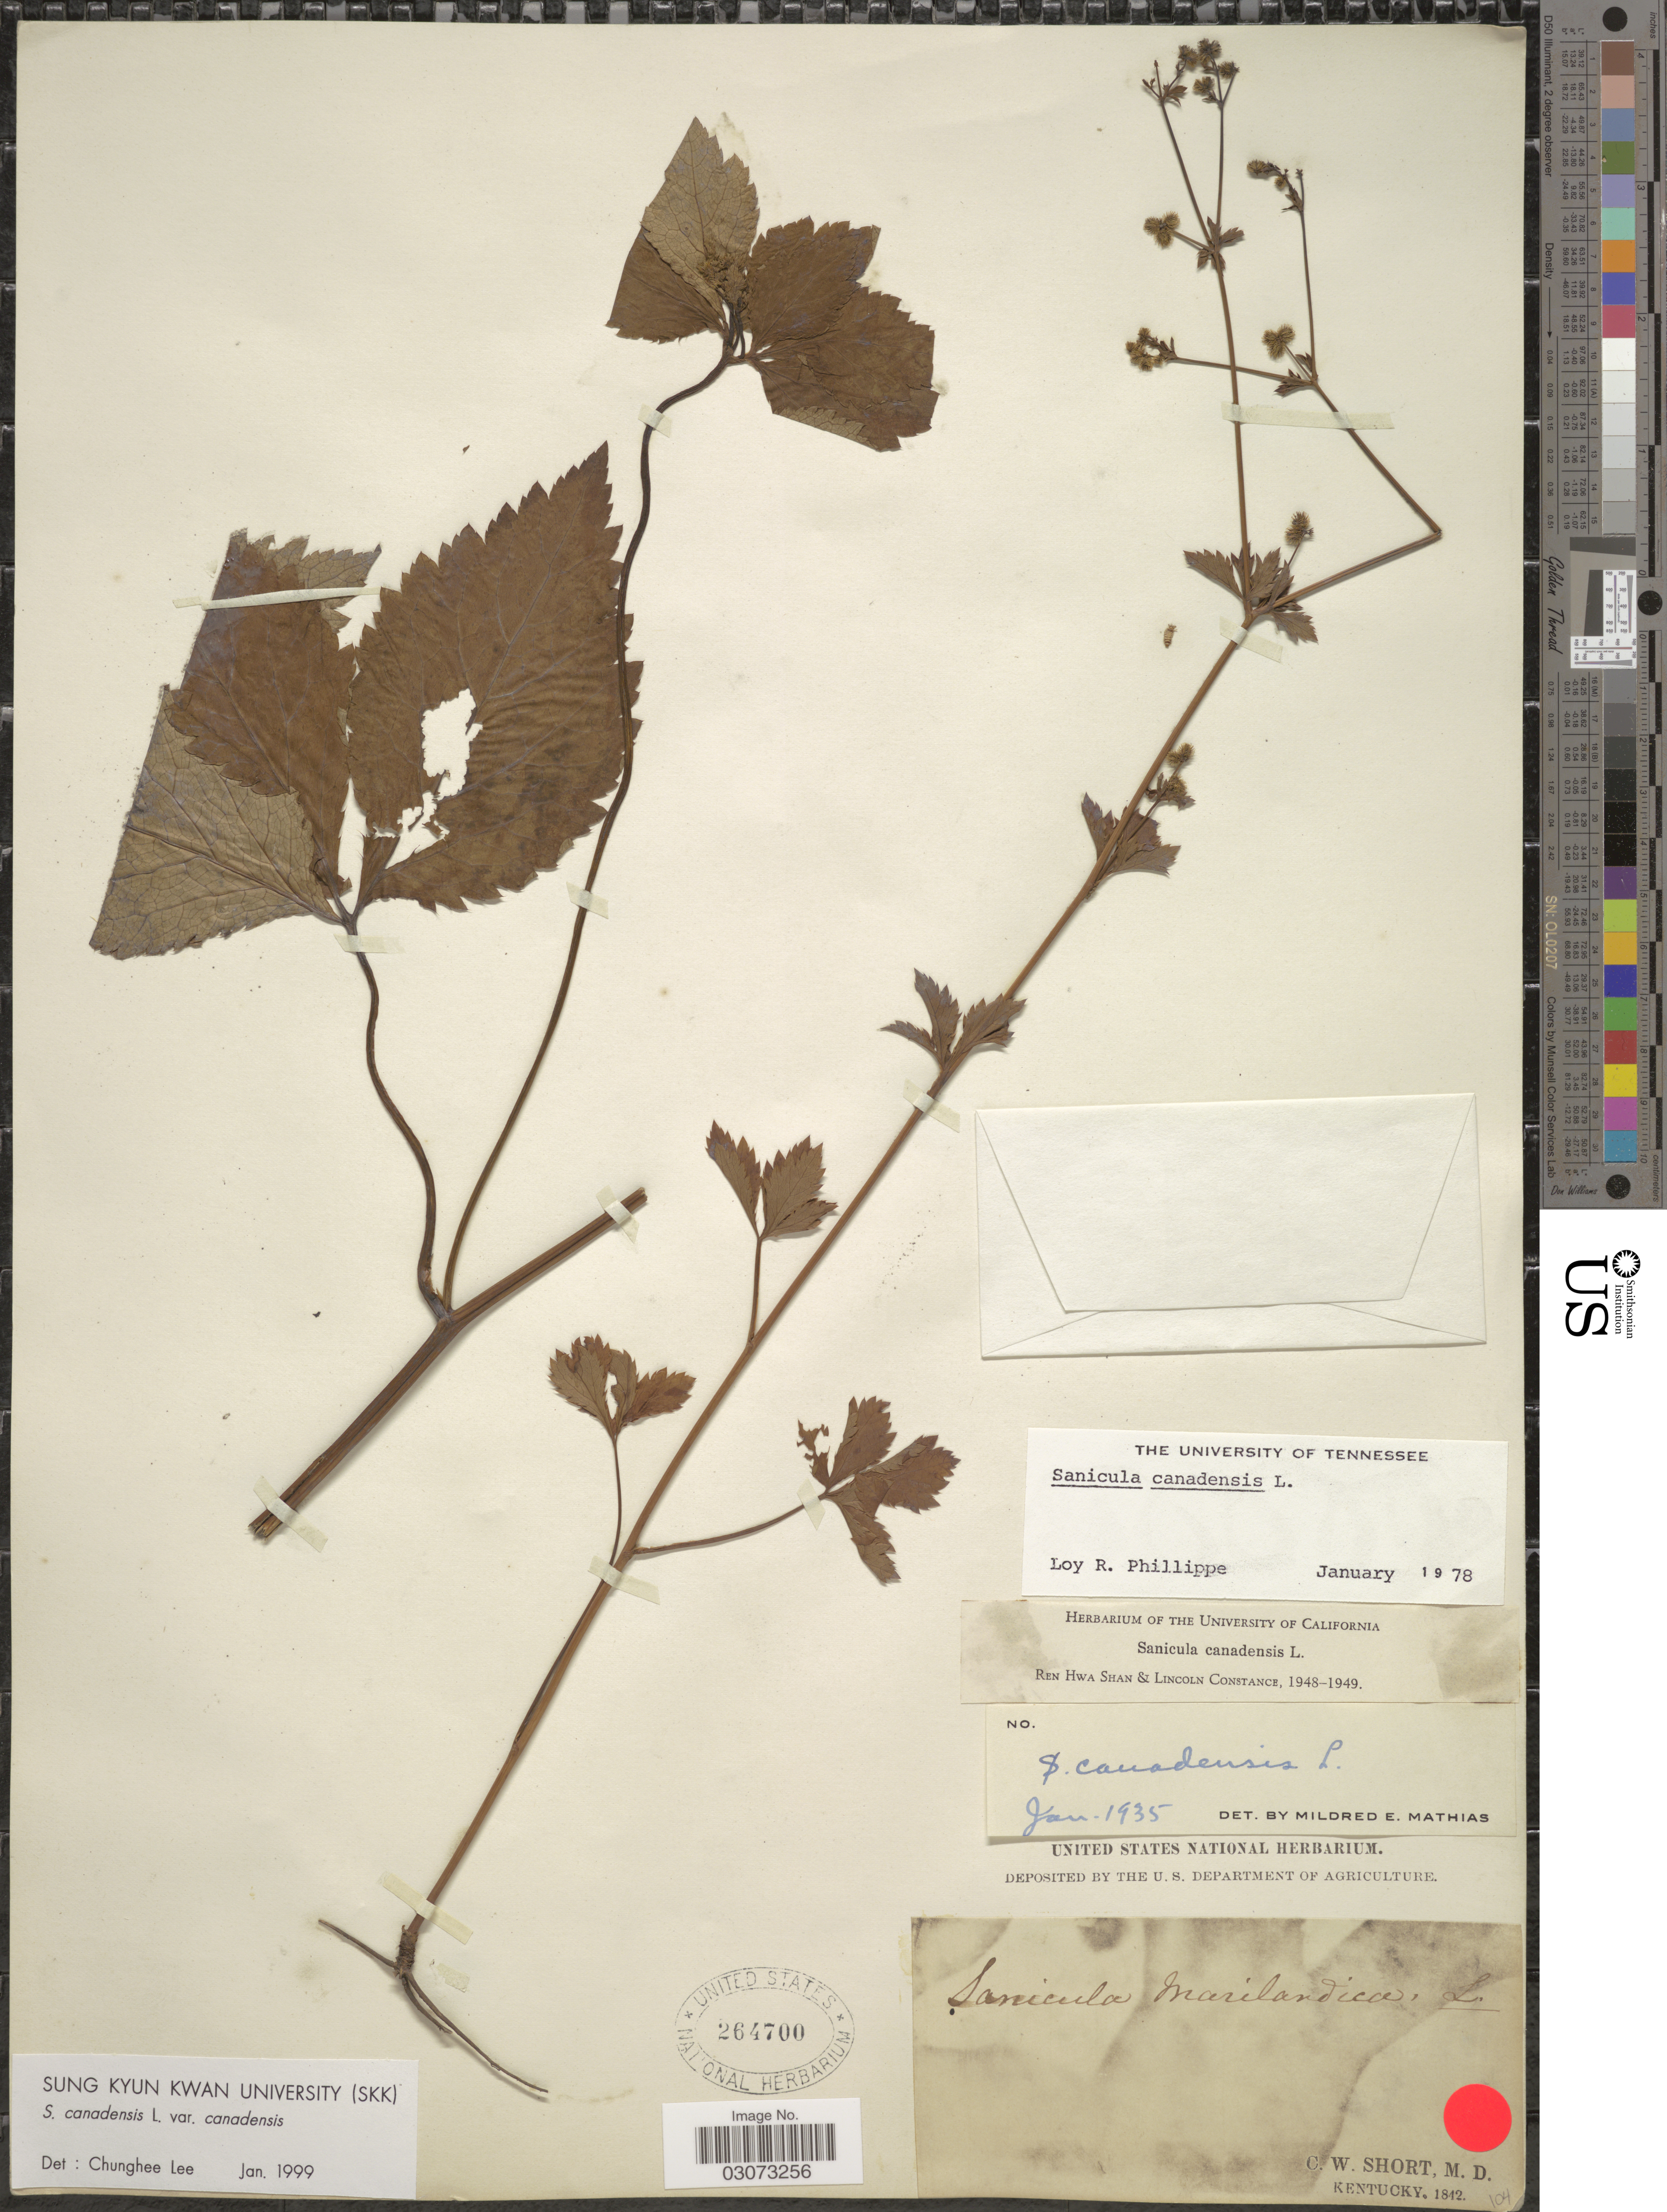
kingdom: Plantae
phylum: Tracheophyta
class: Magnoliopsida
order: Apiales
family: Apiaceae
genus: Sanicula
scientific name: Sanicula canadensis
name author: L.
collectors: C. W. Short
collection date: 1842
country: United States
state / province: Kentucky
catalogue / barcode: US 264700